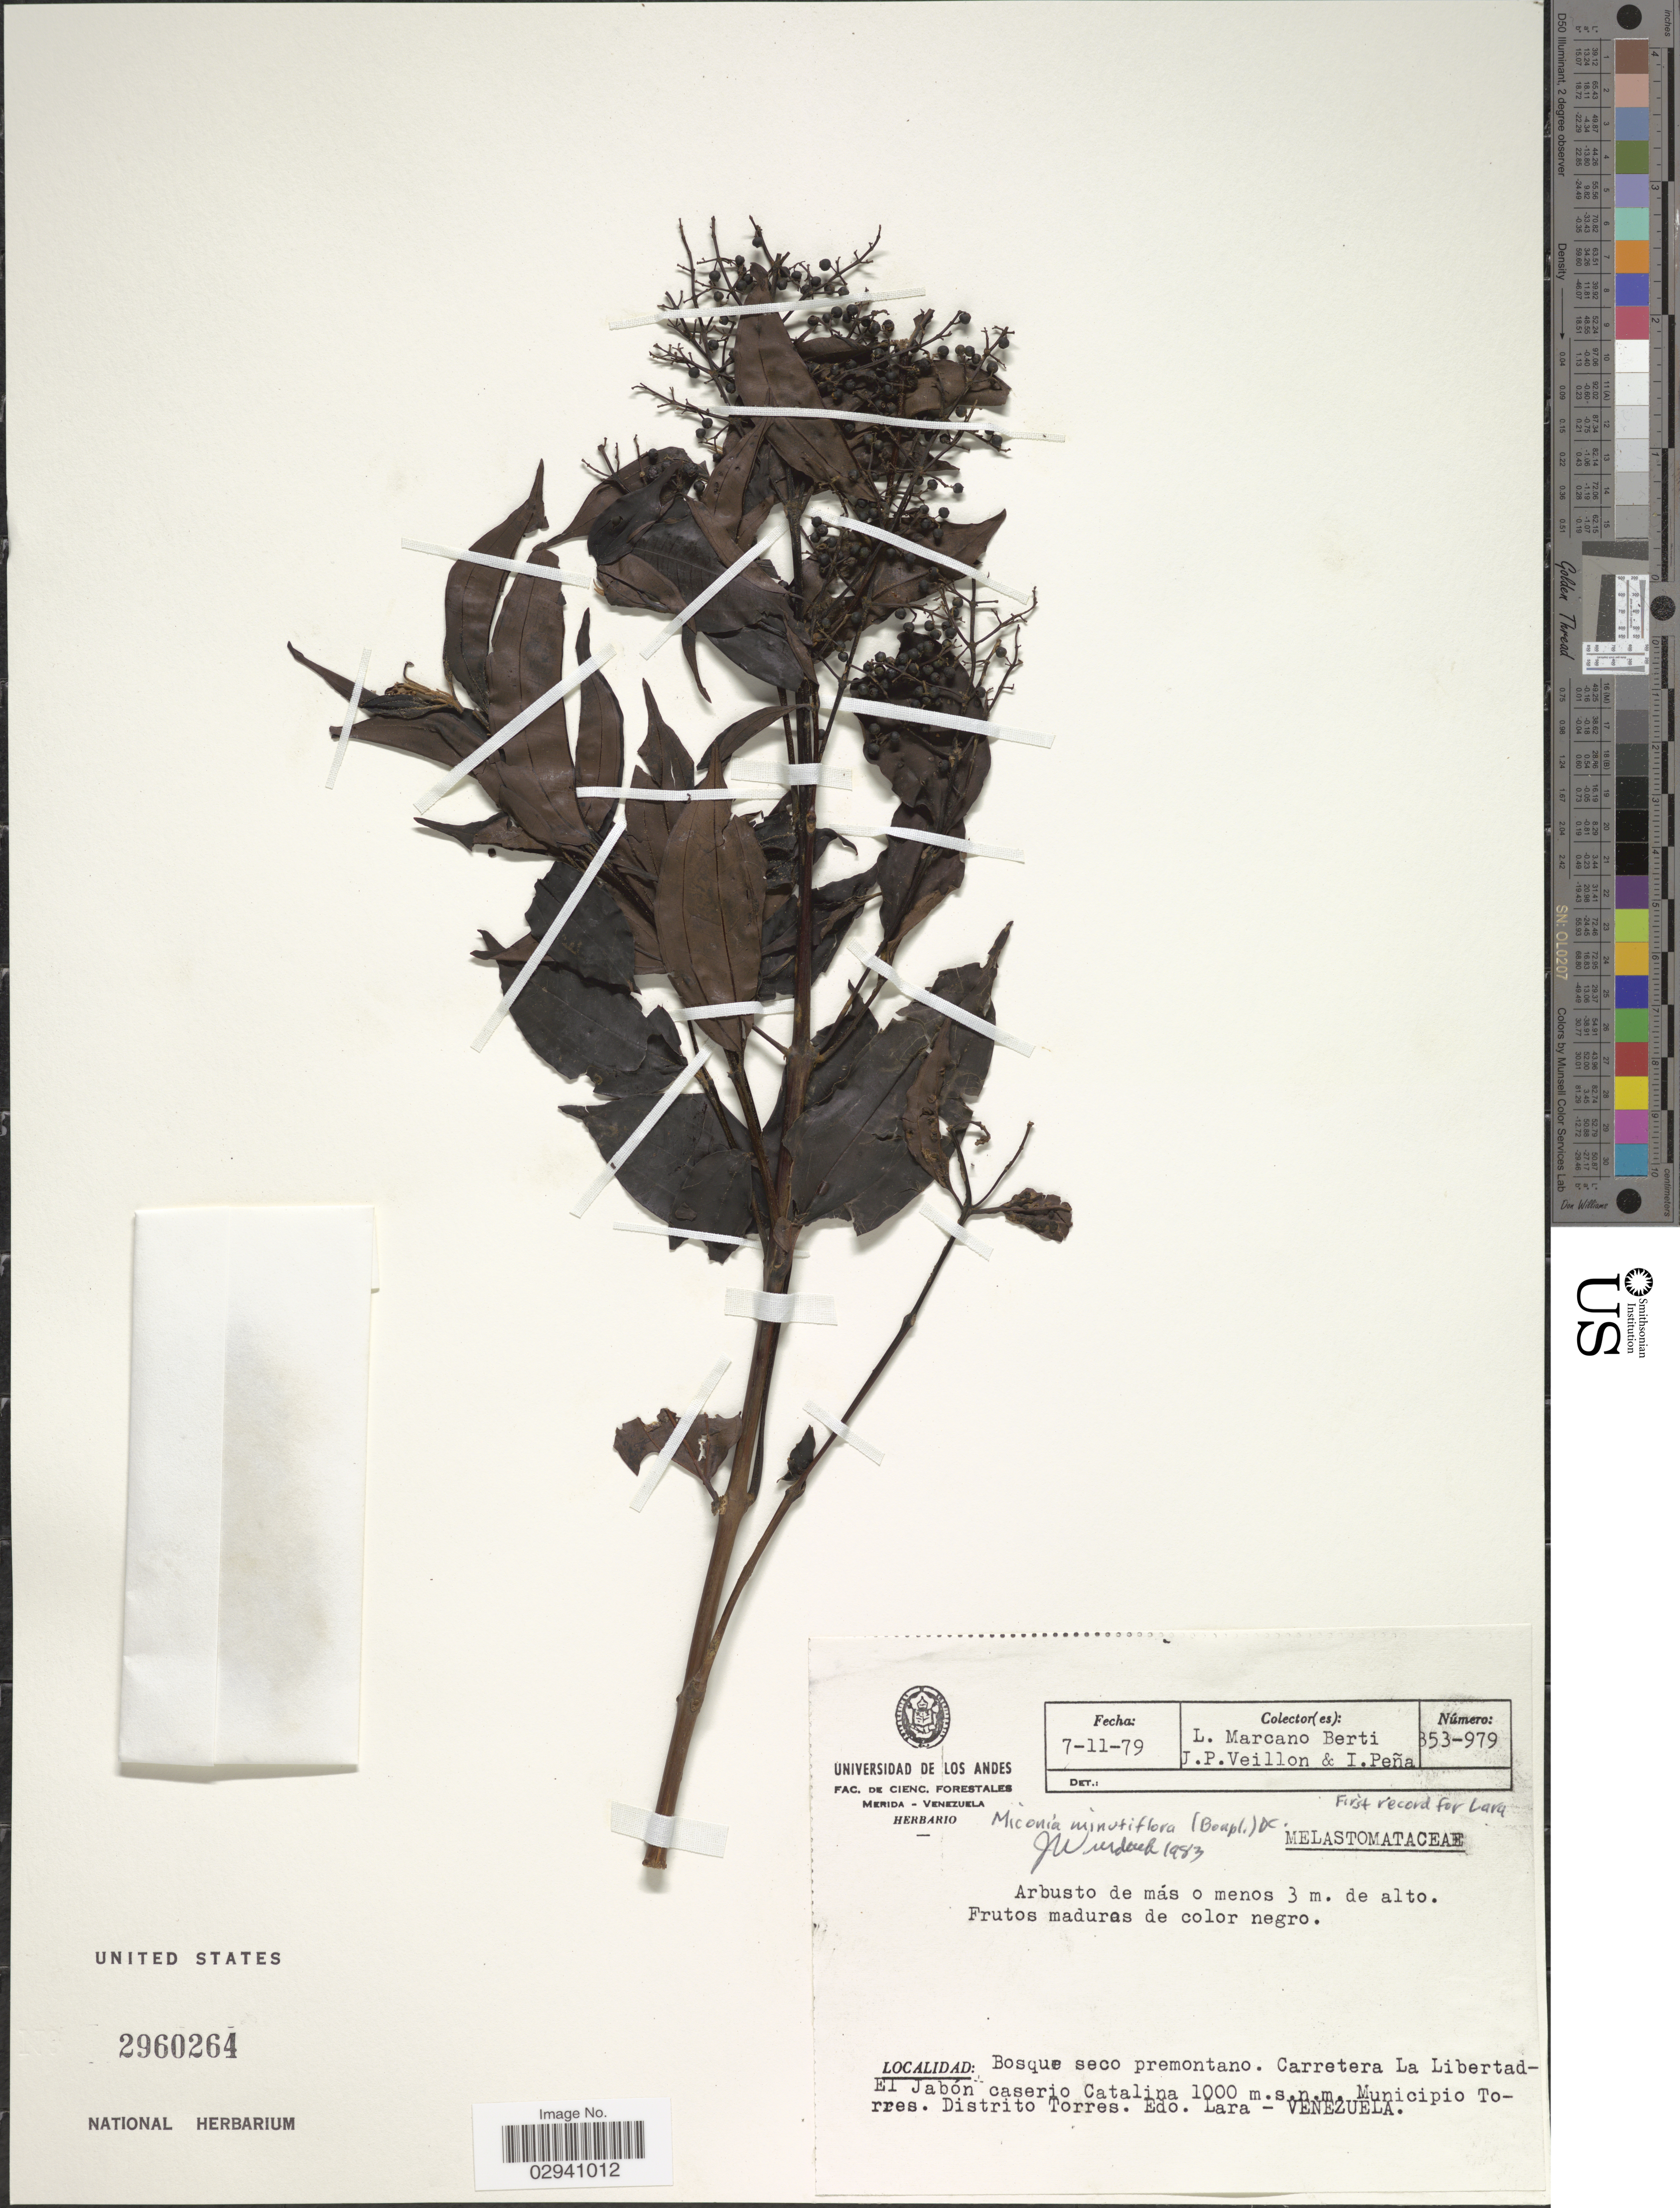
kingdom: Plantae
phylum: Tracheophyta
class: Magnoliopsida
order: Myrtales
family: Melastomataceae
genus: Miconia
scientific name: Miconia minutiflora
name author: (Bonpl.) DC.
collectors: L. Marcano-Berti, J. Veillon & I. Pena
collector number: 353-979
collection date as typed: Transcribed d/m/y: 7/11/79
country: Venezuela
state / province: Lara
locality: Carretera La Libertad-El Jabón caserio Catalina. Municipio Torres. Distrito Torres. Edo Lara.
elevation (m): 1000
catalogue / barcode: US 2960264